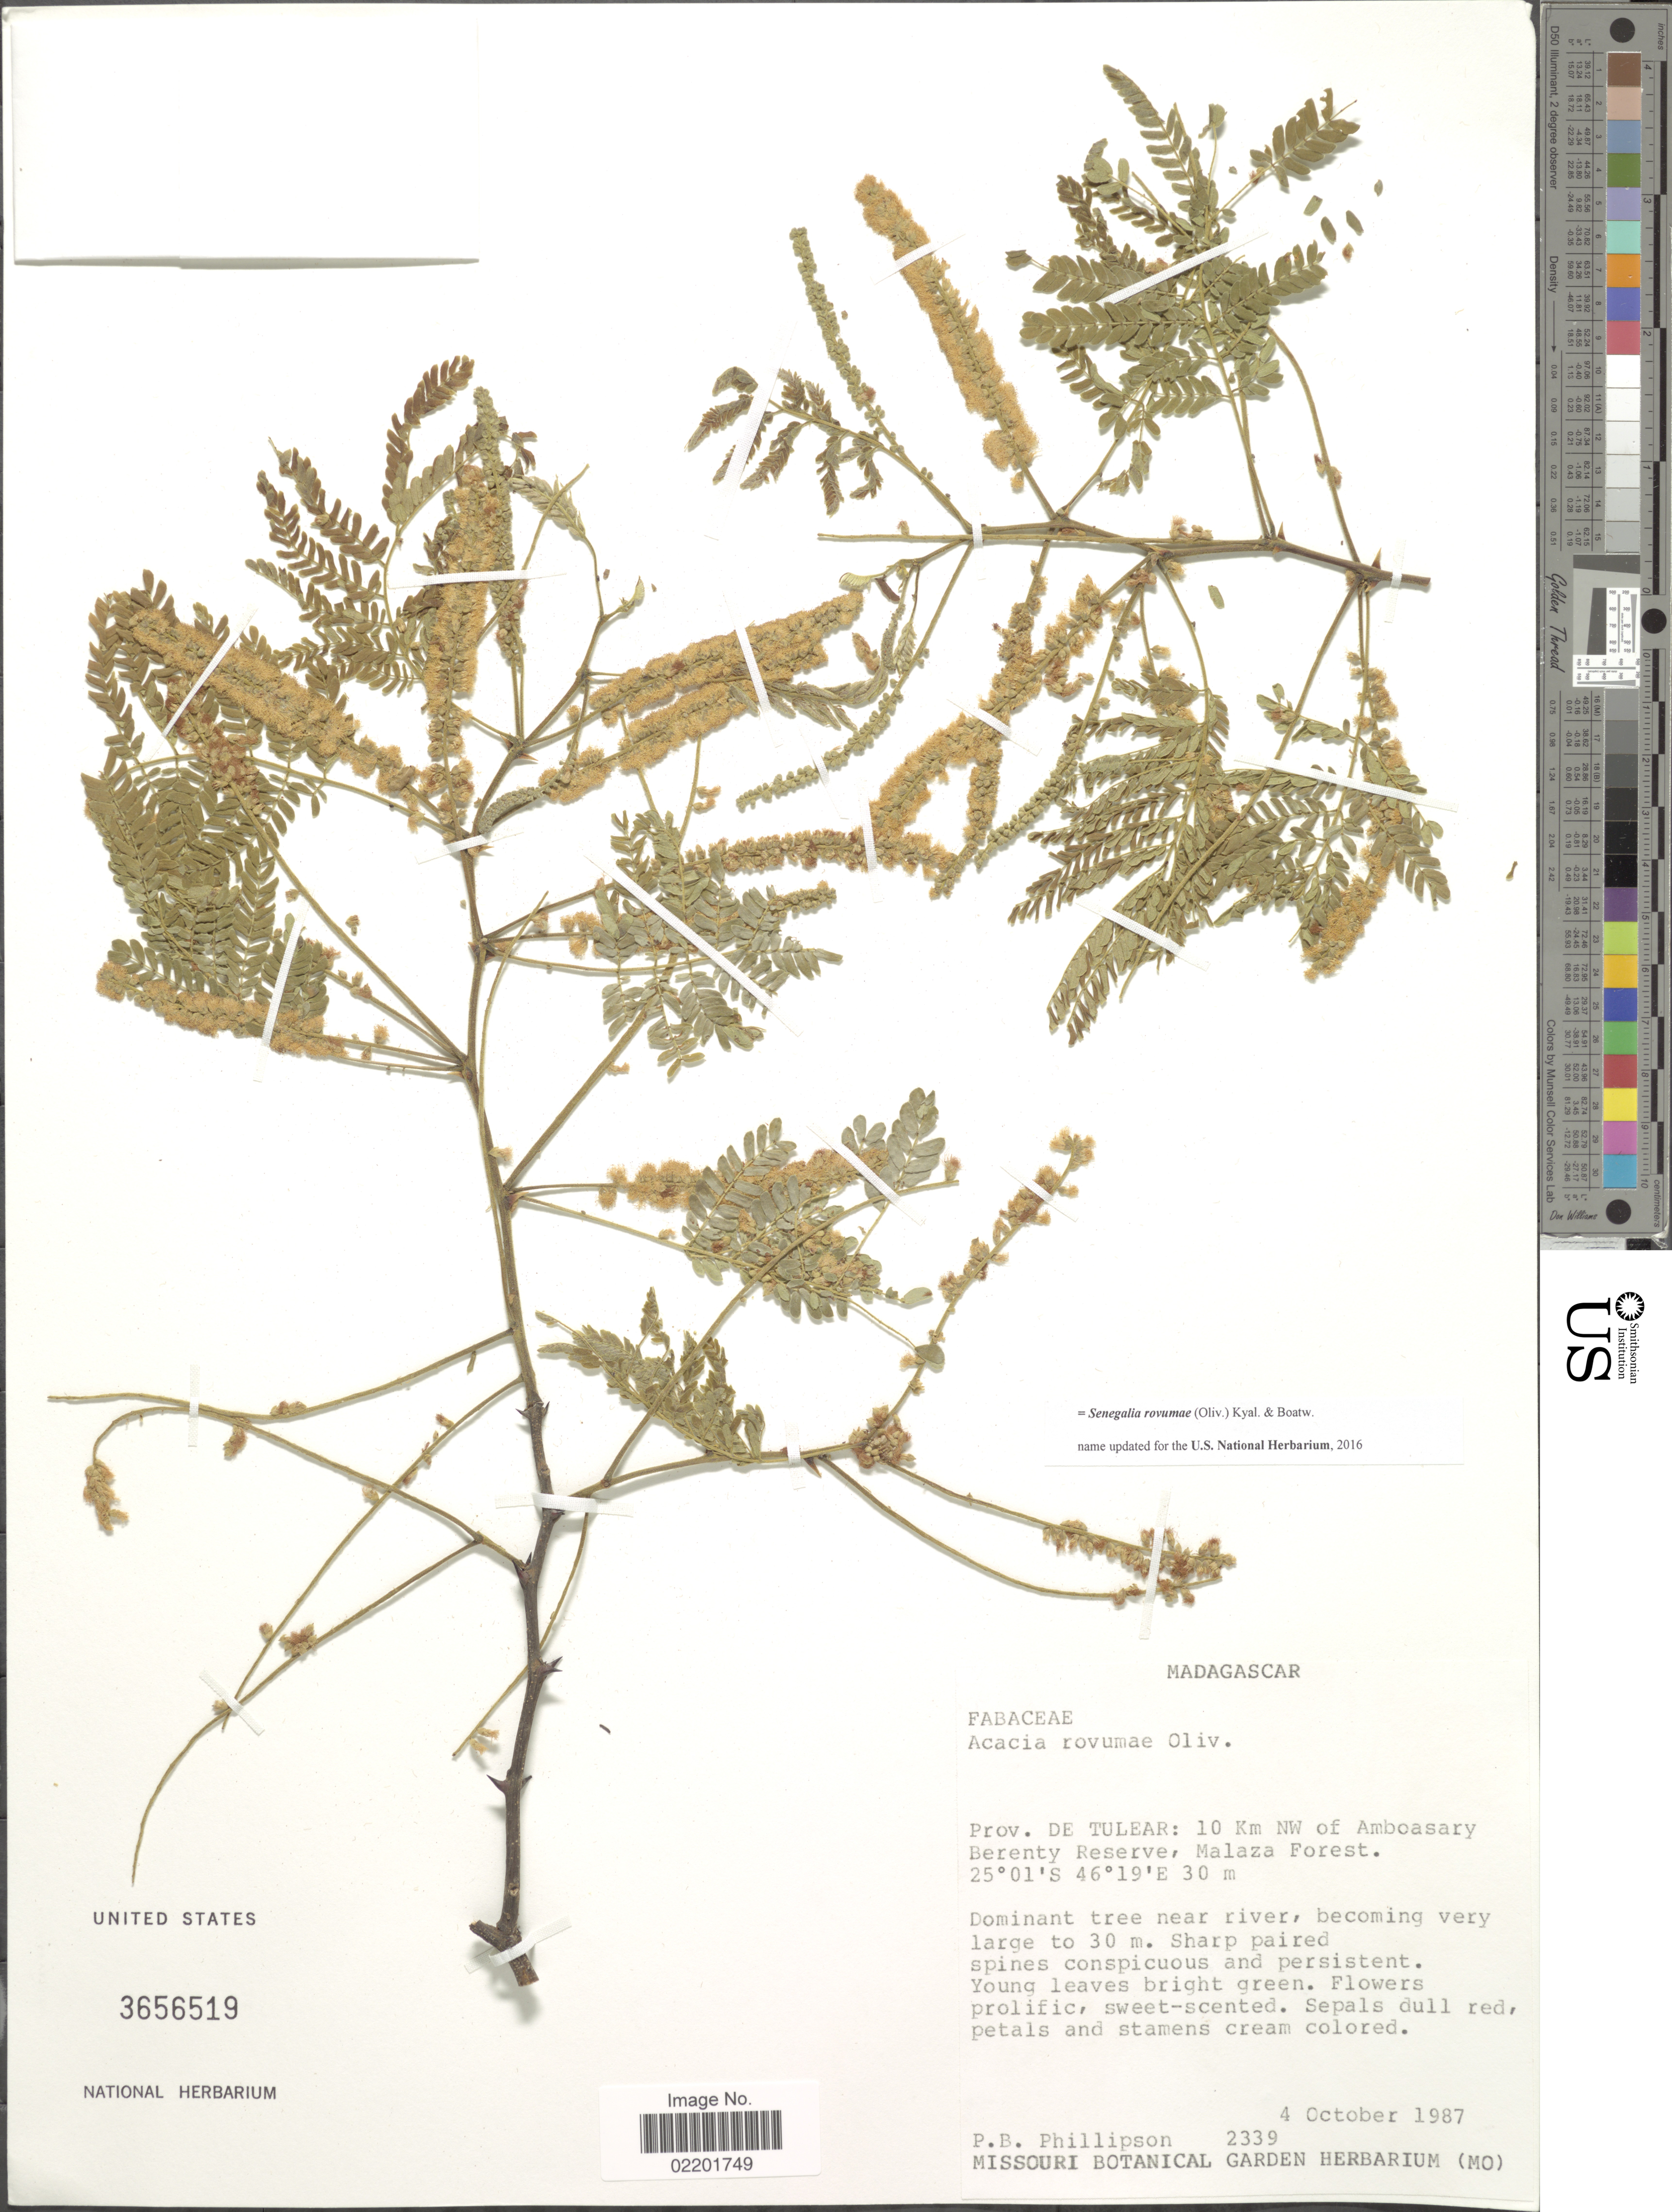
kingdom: Plantae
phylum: Tracheophyta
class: Magnoliopsida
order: Fabales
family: Fabaceae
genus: Senegalia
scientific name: Senegalia rovumae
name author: (Oliv.) Kyal. & Boatwr.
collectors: P. B. Phillipson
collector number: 2339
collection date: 1987-10-04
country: Madagascar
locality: Prov. de Tulear, 10 km NW of Amboasary Berenty Reserve, Malaza Forest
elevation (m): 30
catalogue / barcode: US 3656519